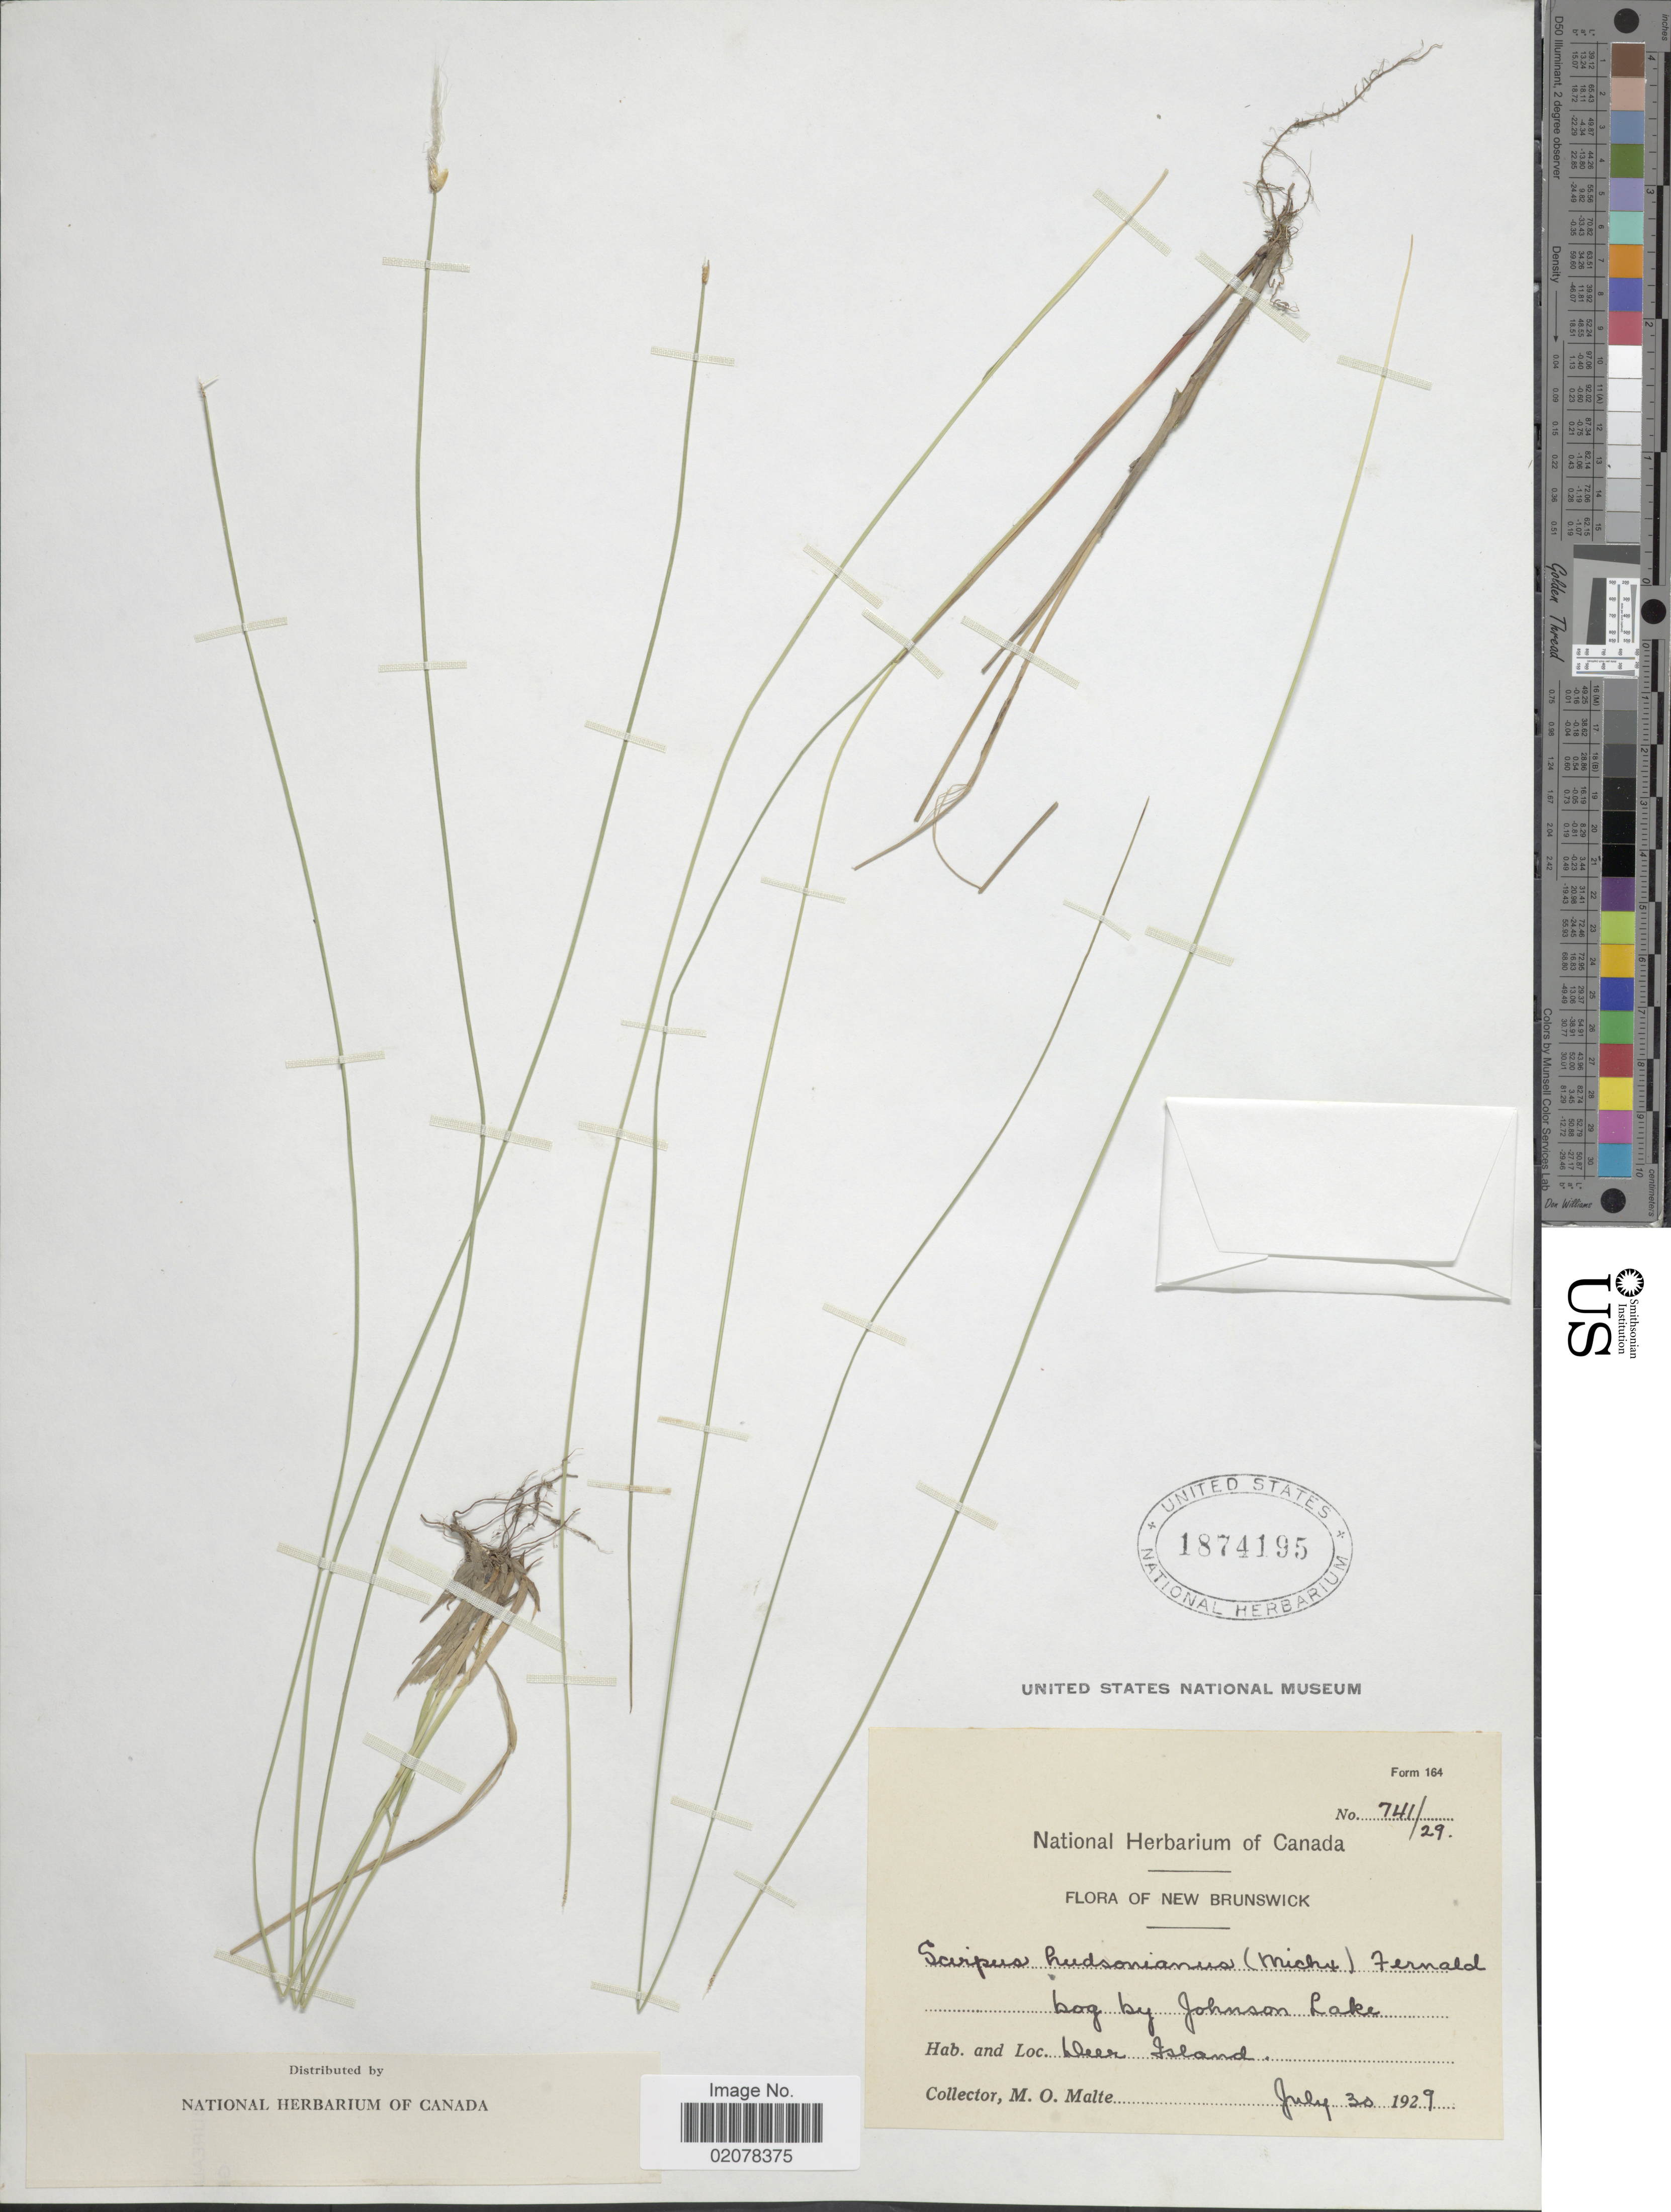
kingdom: Plantae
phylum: Tracheophyta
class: Liliopsida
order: Poales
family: Cyperaceae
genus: Trichophorum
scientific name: Trichophorum alpinum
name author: (L.) Pers.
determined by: Strong, M. T., (US), Smithsonian Institution - National Museum of Natural History (UNITED STATES)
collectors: M. O. Malte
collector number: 741/29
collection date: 1929-07-30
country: Canada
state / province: New Brunswick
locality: Bog by Johnson Lake, Deer Island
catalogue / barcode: US 1874195